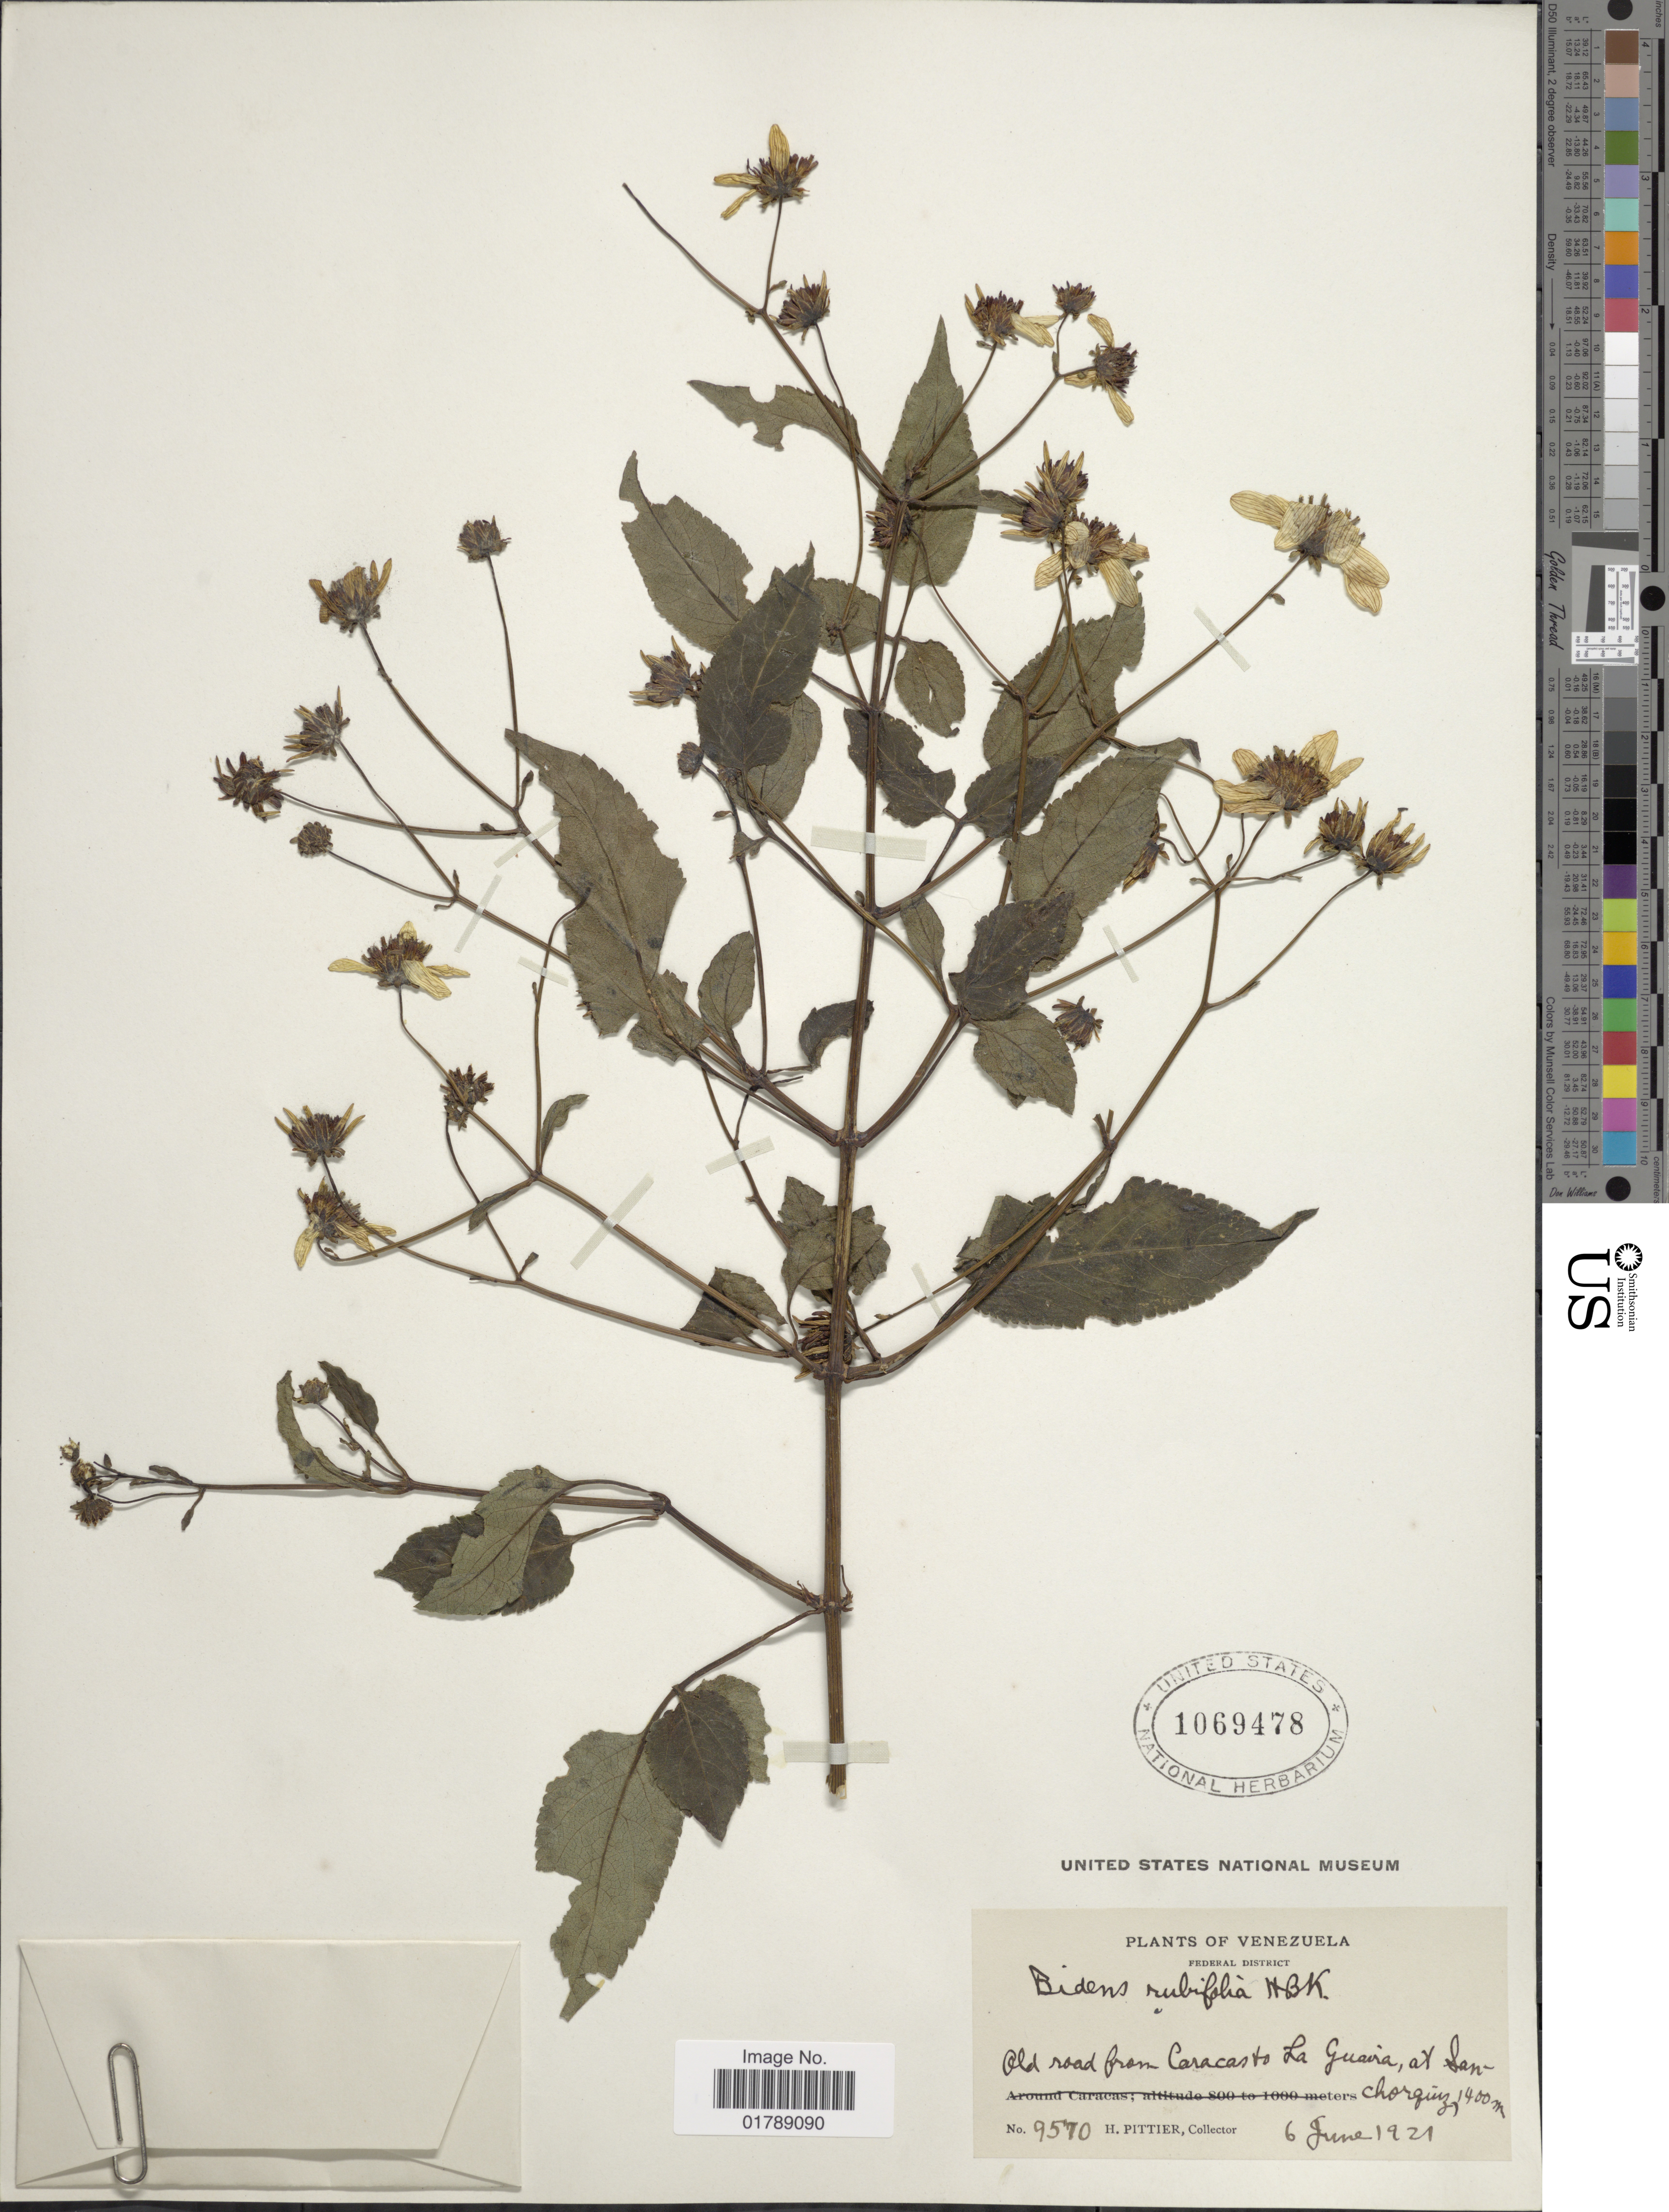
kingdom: Plantae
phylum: Tracheophyta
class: Magnoliopsida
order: Asterales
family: Asteraceae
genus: Bidens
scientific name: Bidens squarrosa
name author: Kunth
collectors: H. F. Pittier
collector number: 9570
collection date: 1921-06-06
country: Venezuela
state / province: Distrito Federal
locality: Old road from Caracas to La Guaira, at San Chorquiz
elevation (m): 1400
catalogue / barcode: US 1069478